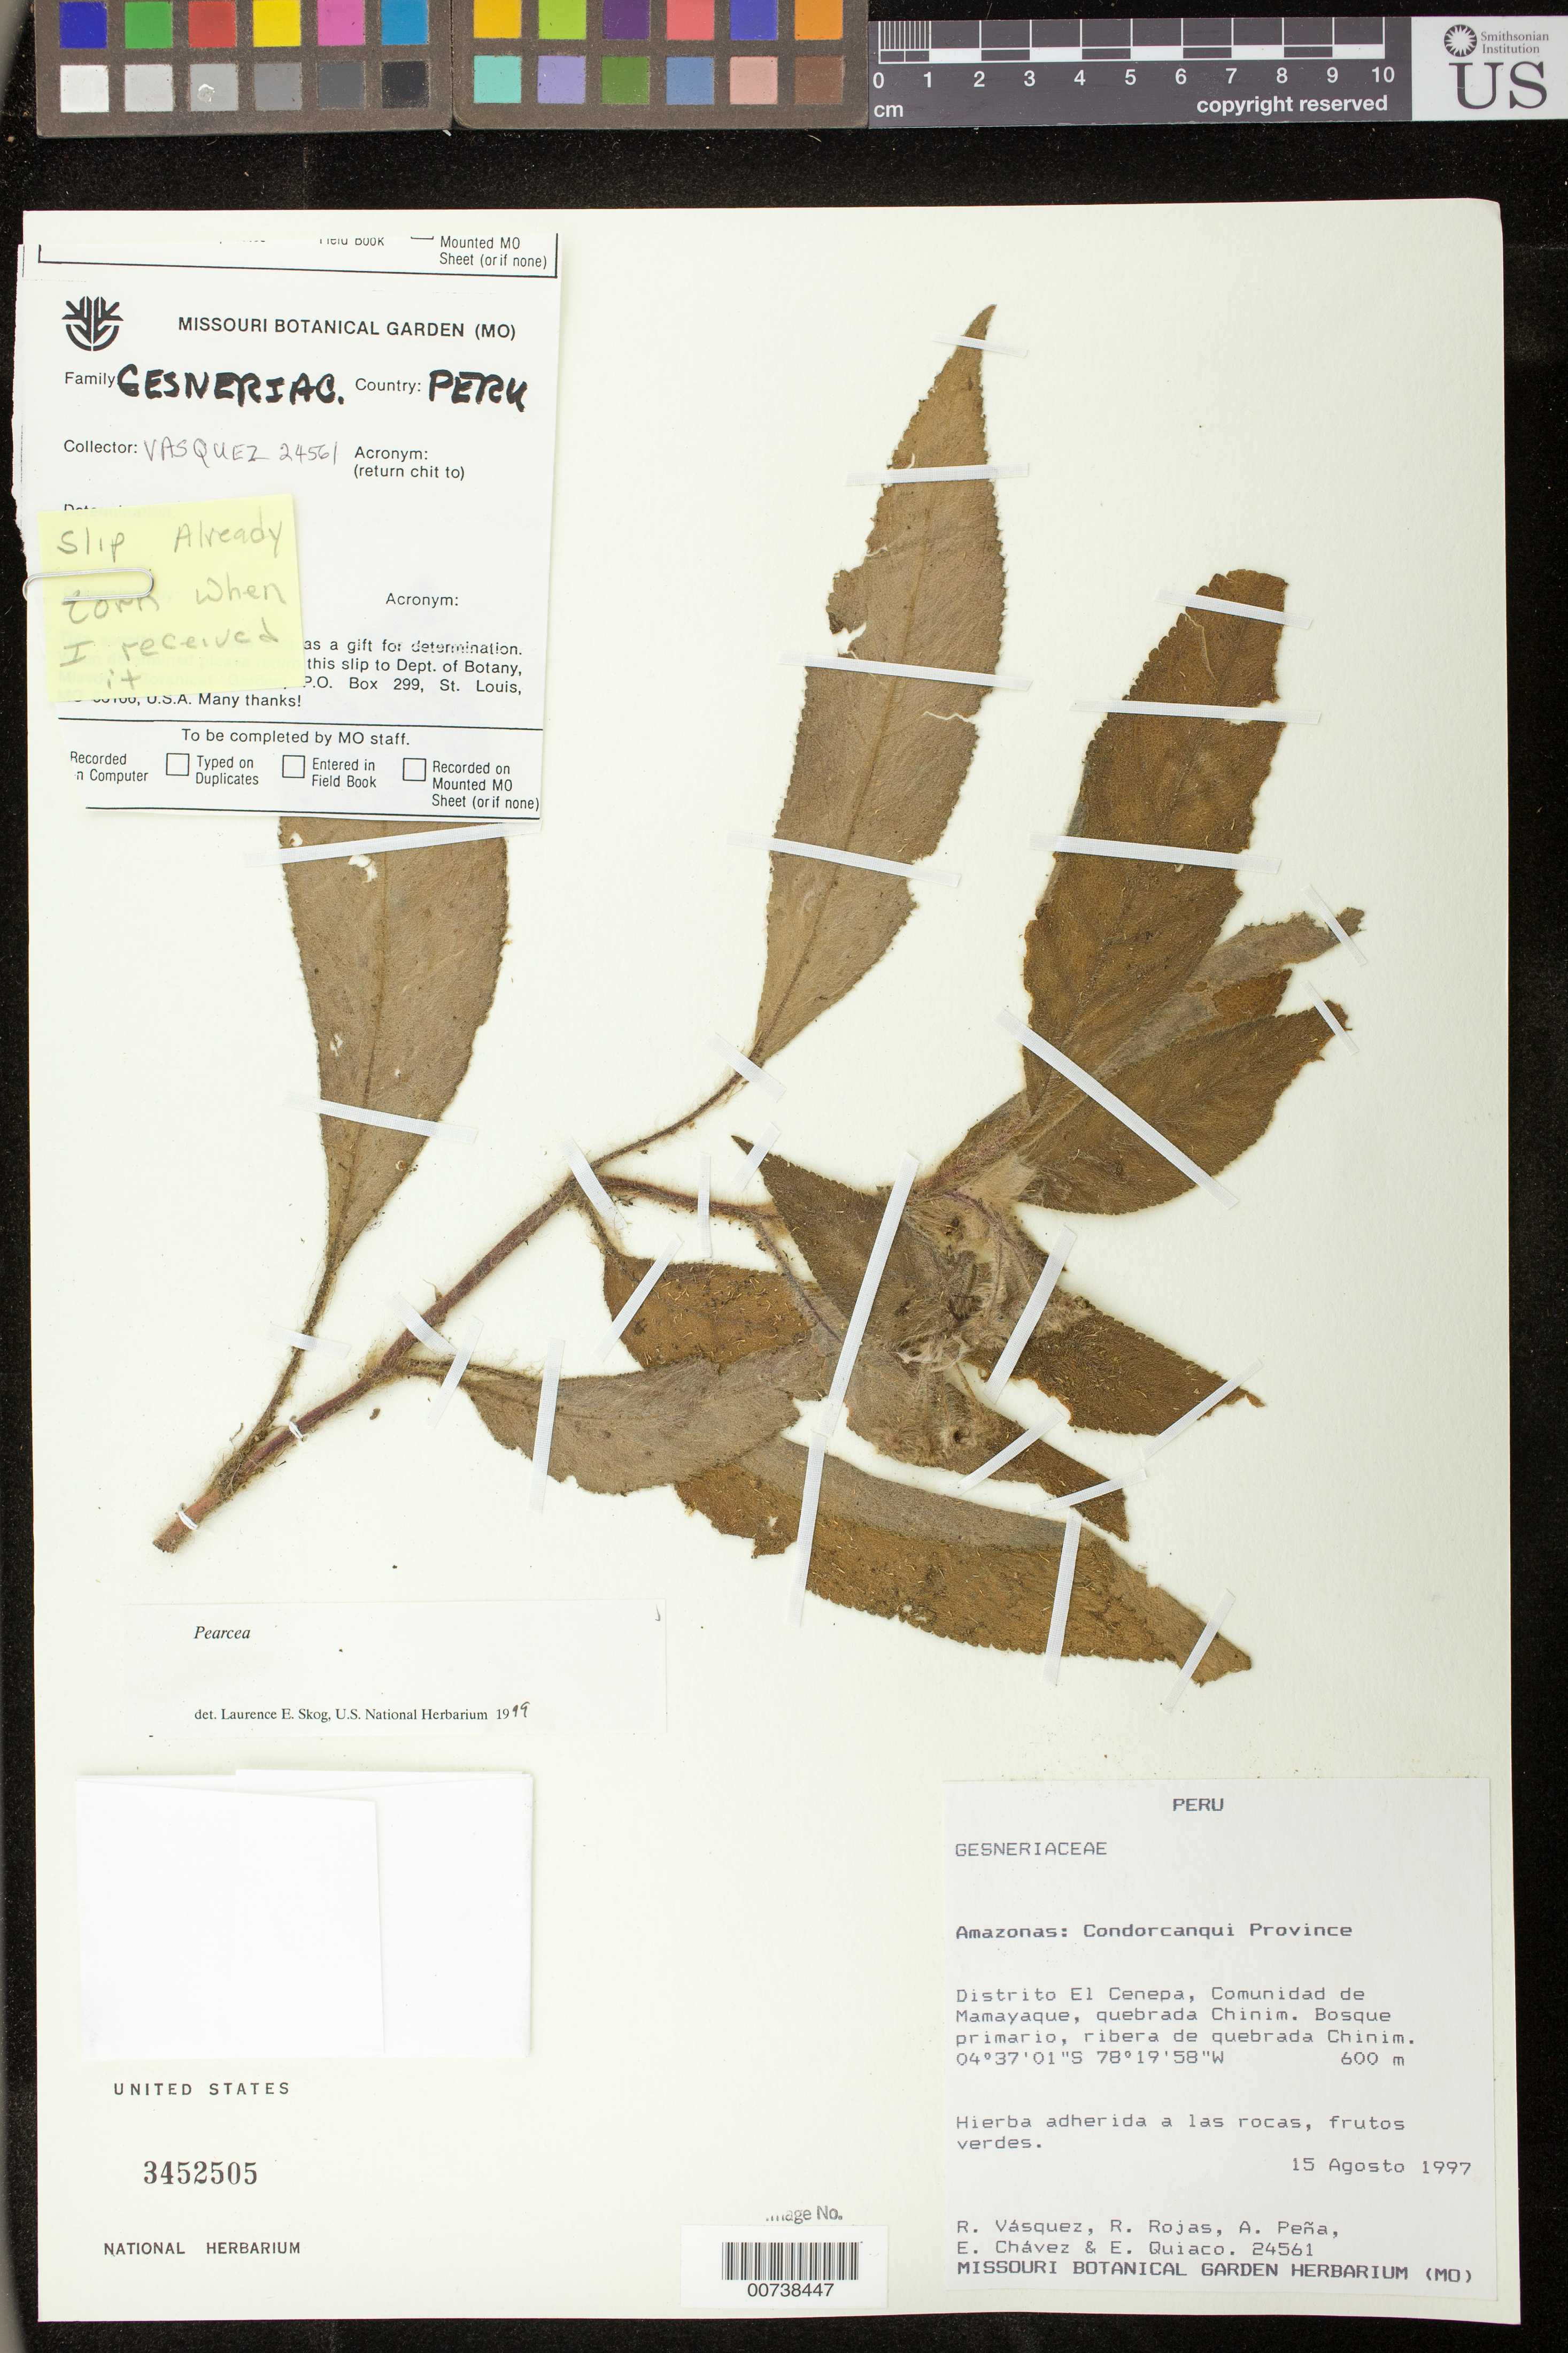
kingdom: Plantae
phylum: Tracheophyta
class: Magnoliopsida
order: Lamiales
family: Gesneriaceae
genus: Pearcea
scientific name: Pearcea sp.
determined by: Skog, Laurence E.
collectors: R. Vásquez, R. Rojas, A. Peña, E. Chávez & E. Quiaco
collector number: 24561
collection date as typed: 15 Aug 1997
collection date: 1997-08-15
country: Peru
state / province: Amazonas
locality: Amazonas: Condocanqui Province. Dtto. El Cenepa, comunidad de Mamayaque, quebrada Chinim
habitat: Bosque primario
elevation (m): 600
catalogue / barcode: US 3452505